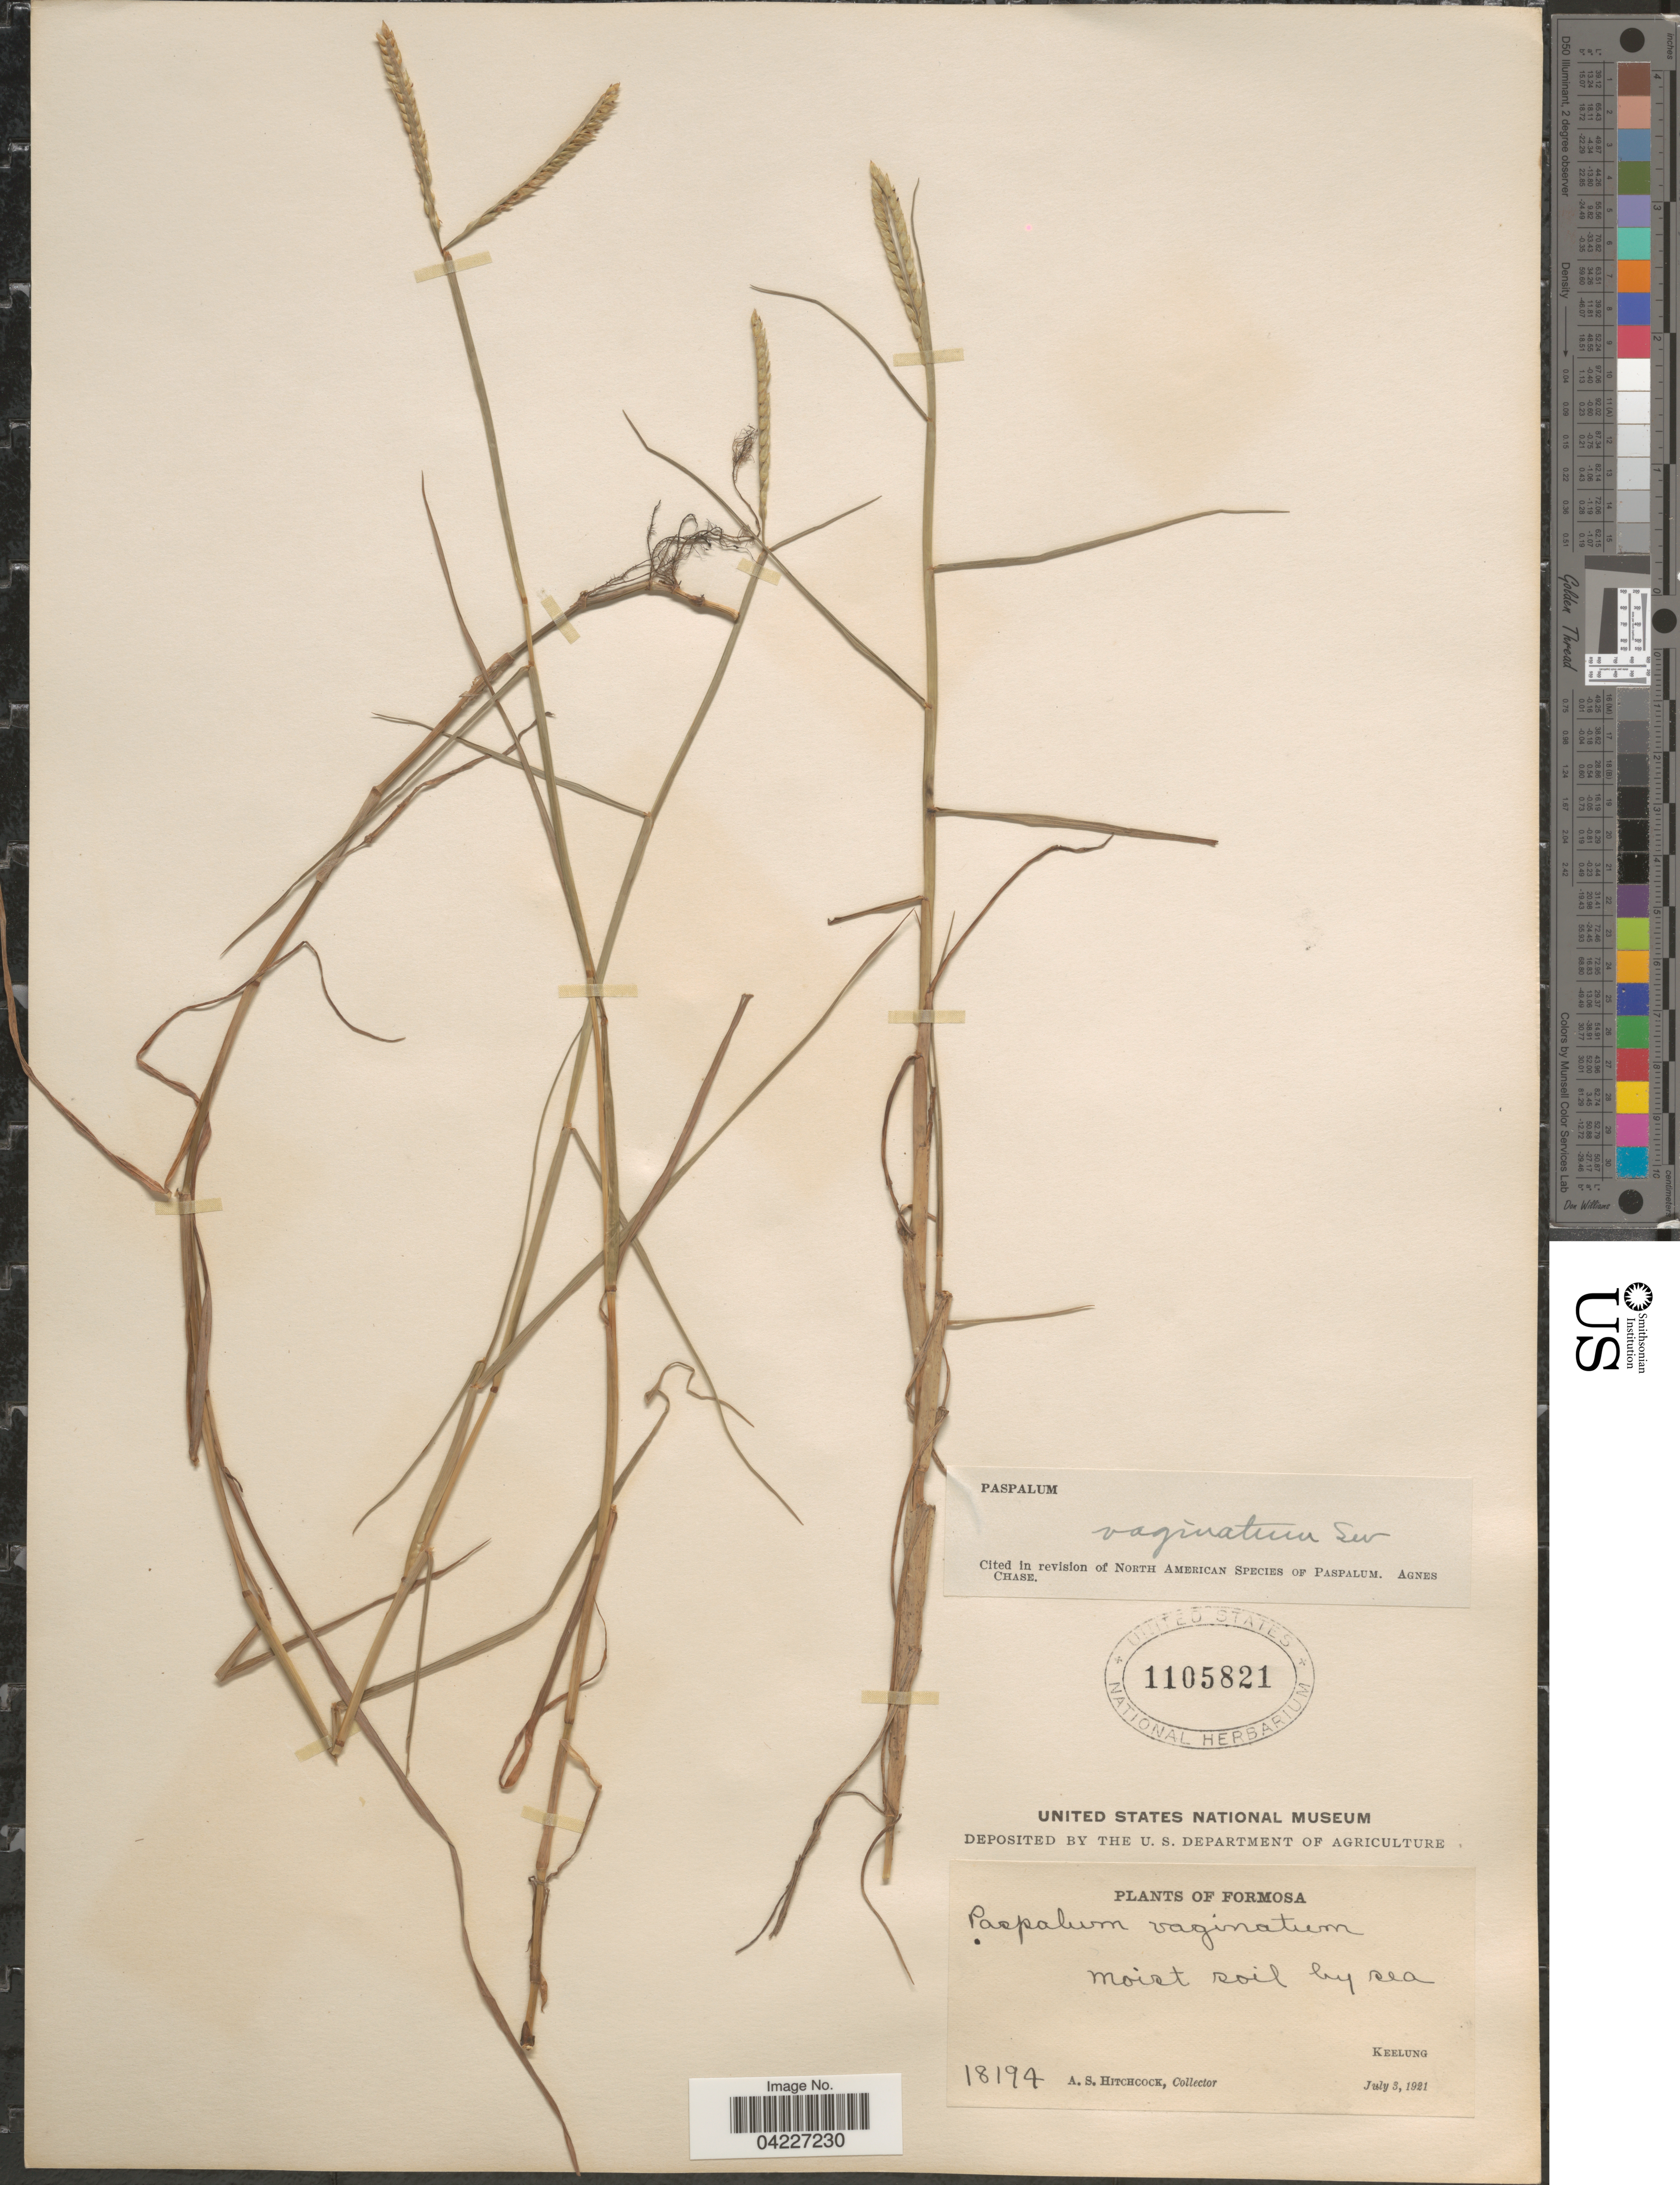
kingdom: Plantae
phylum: Tracheophyta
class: Liliopsida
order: Poales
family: Poaceae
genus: Paspalum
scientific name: Paspalum distichum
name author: L.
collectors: A. S. Hitchcock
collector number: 18194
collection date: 1921-07-03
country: Taiwan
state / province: Keelung City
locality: Formosa. Moist soil by sea. Keelung.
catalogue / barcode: US 1105821